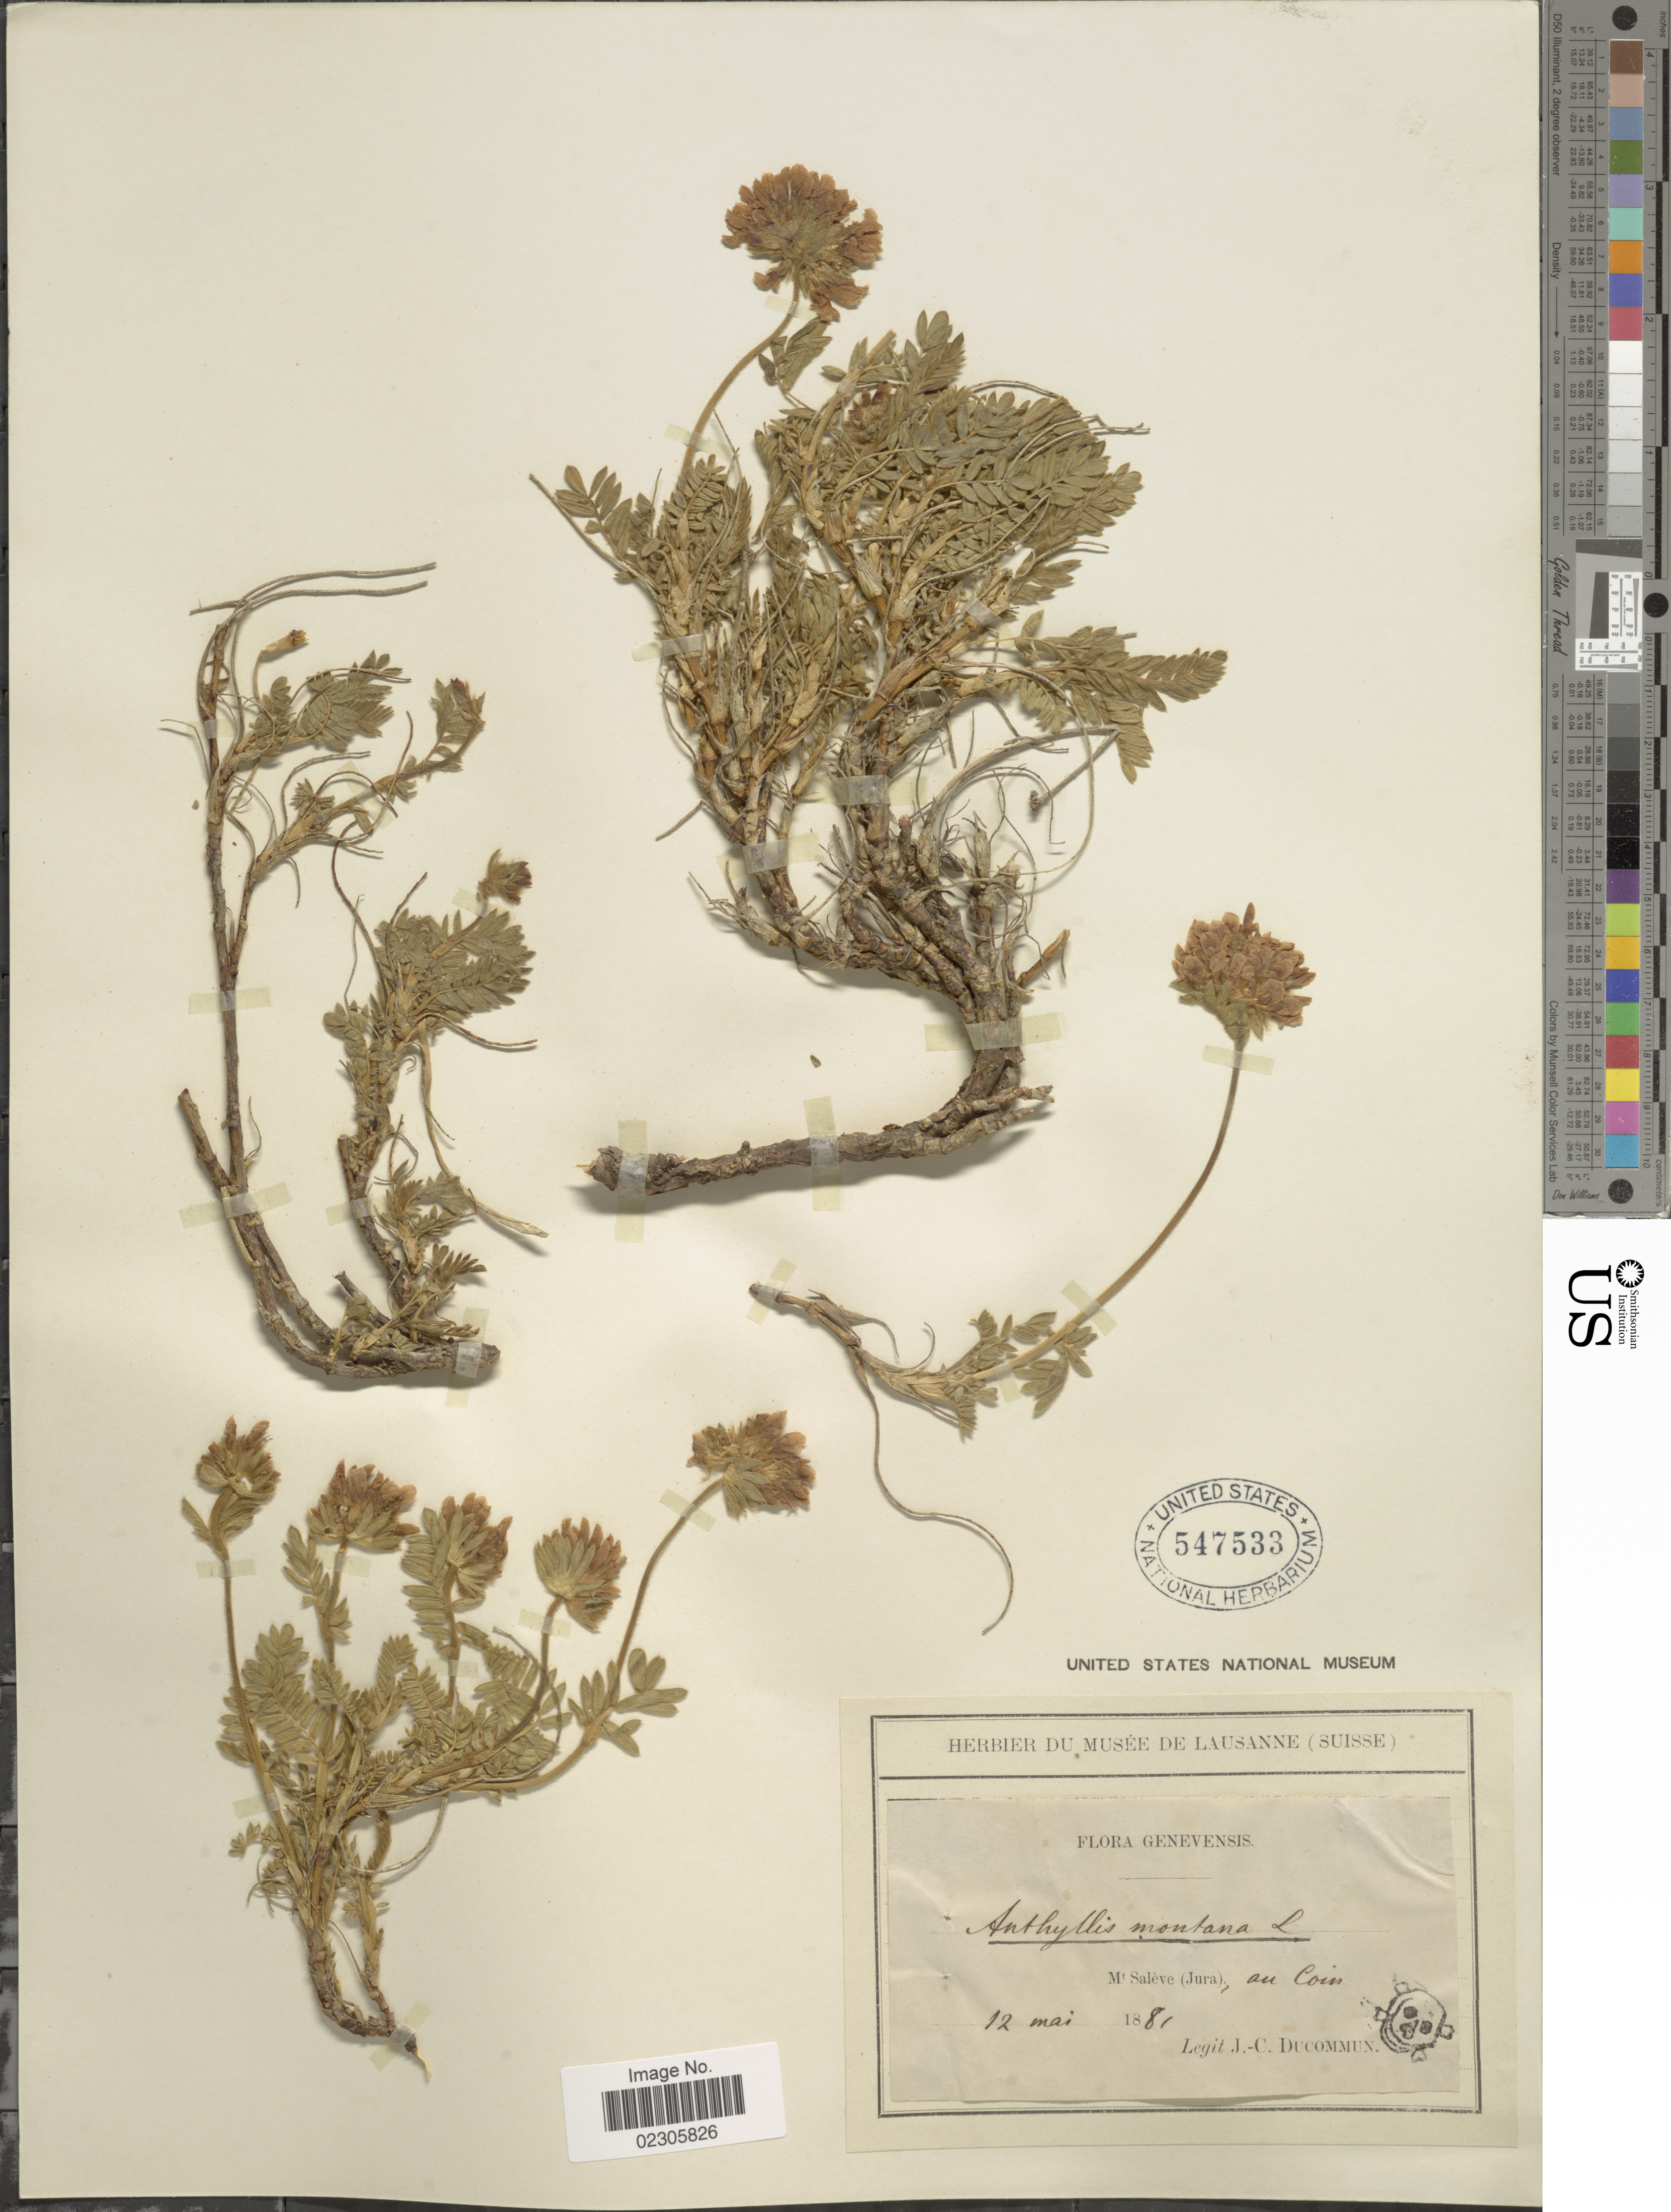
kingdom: Plantae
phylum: Tracheophyta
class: Magnoliopsida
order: Fabales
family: Fabaceae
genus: Anthyllis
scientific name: Anthyllis montana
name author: L.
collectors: J. Ducommun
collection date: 1881-05-12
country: Switzerland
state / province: Jura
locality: Genevensis, Mt. Saleve (Jura), au Coin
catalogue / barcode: US 547533